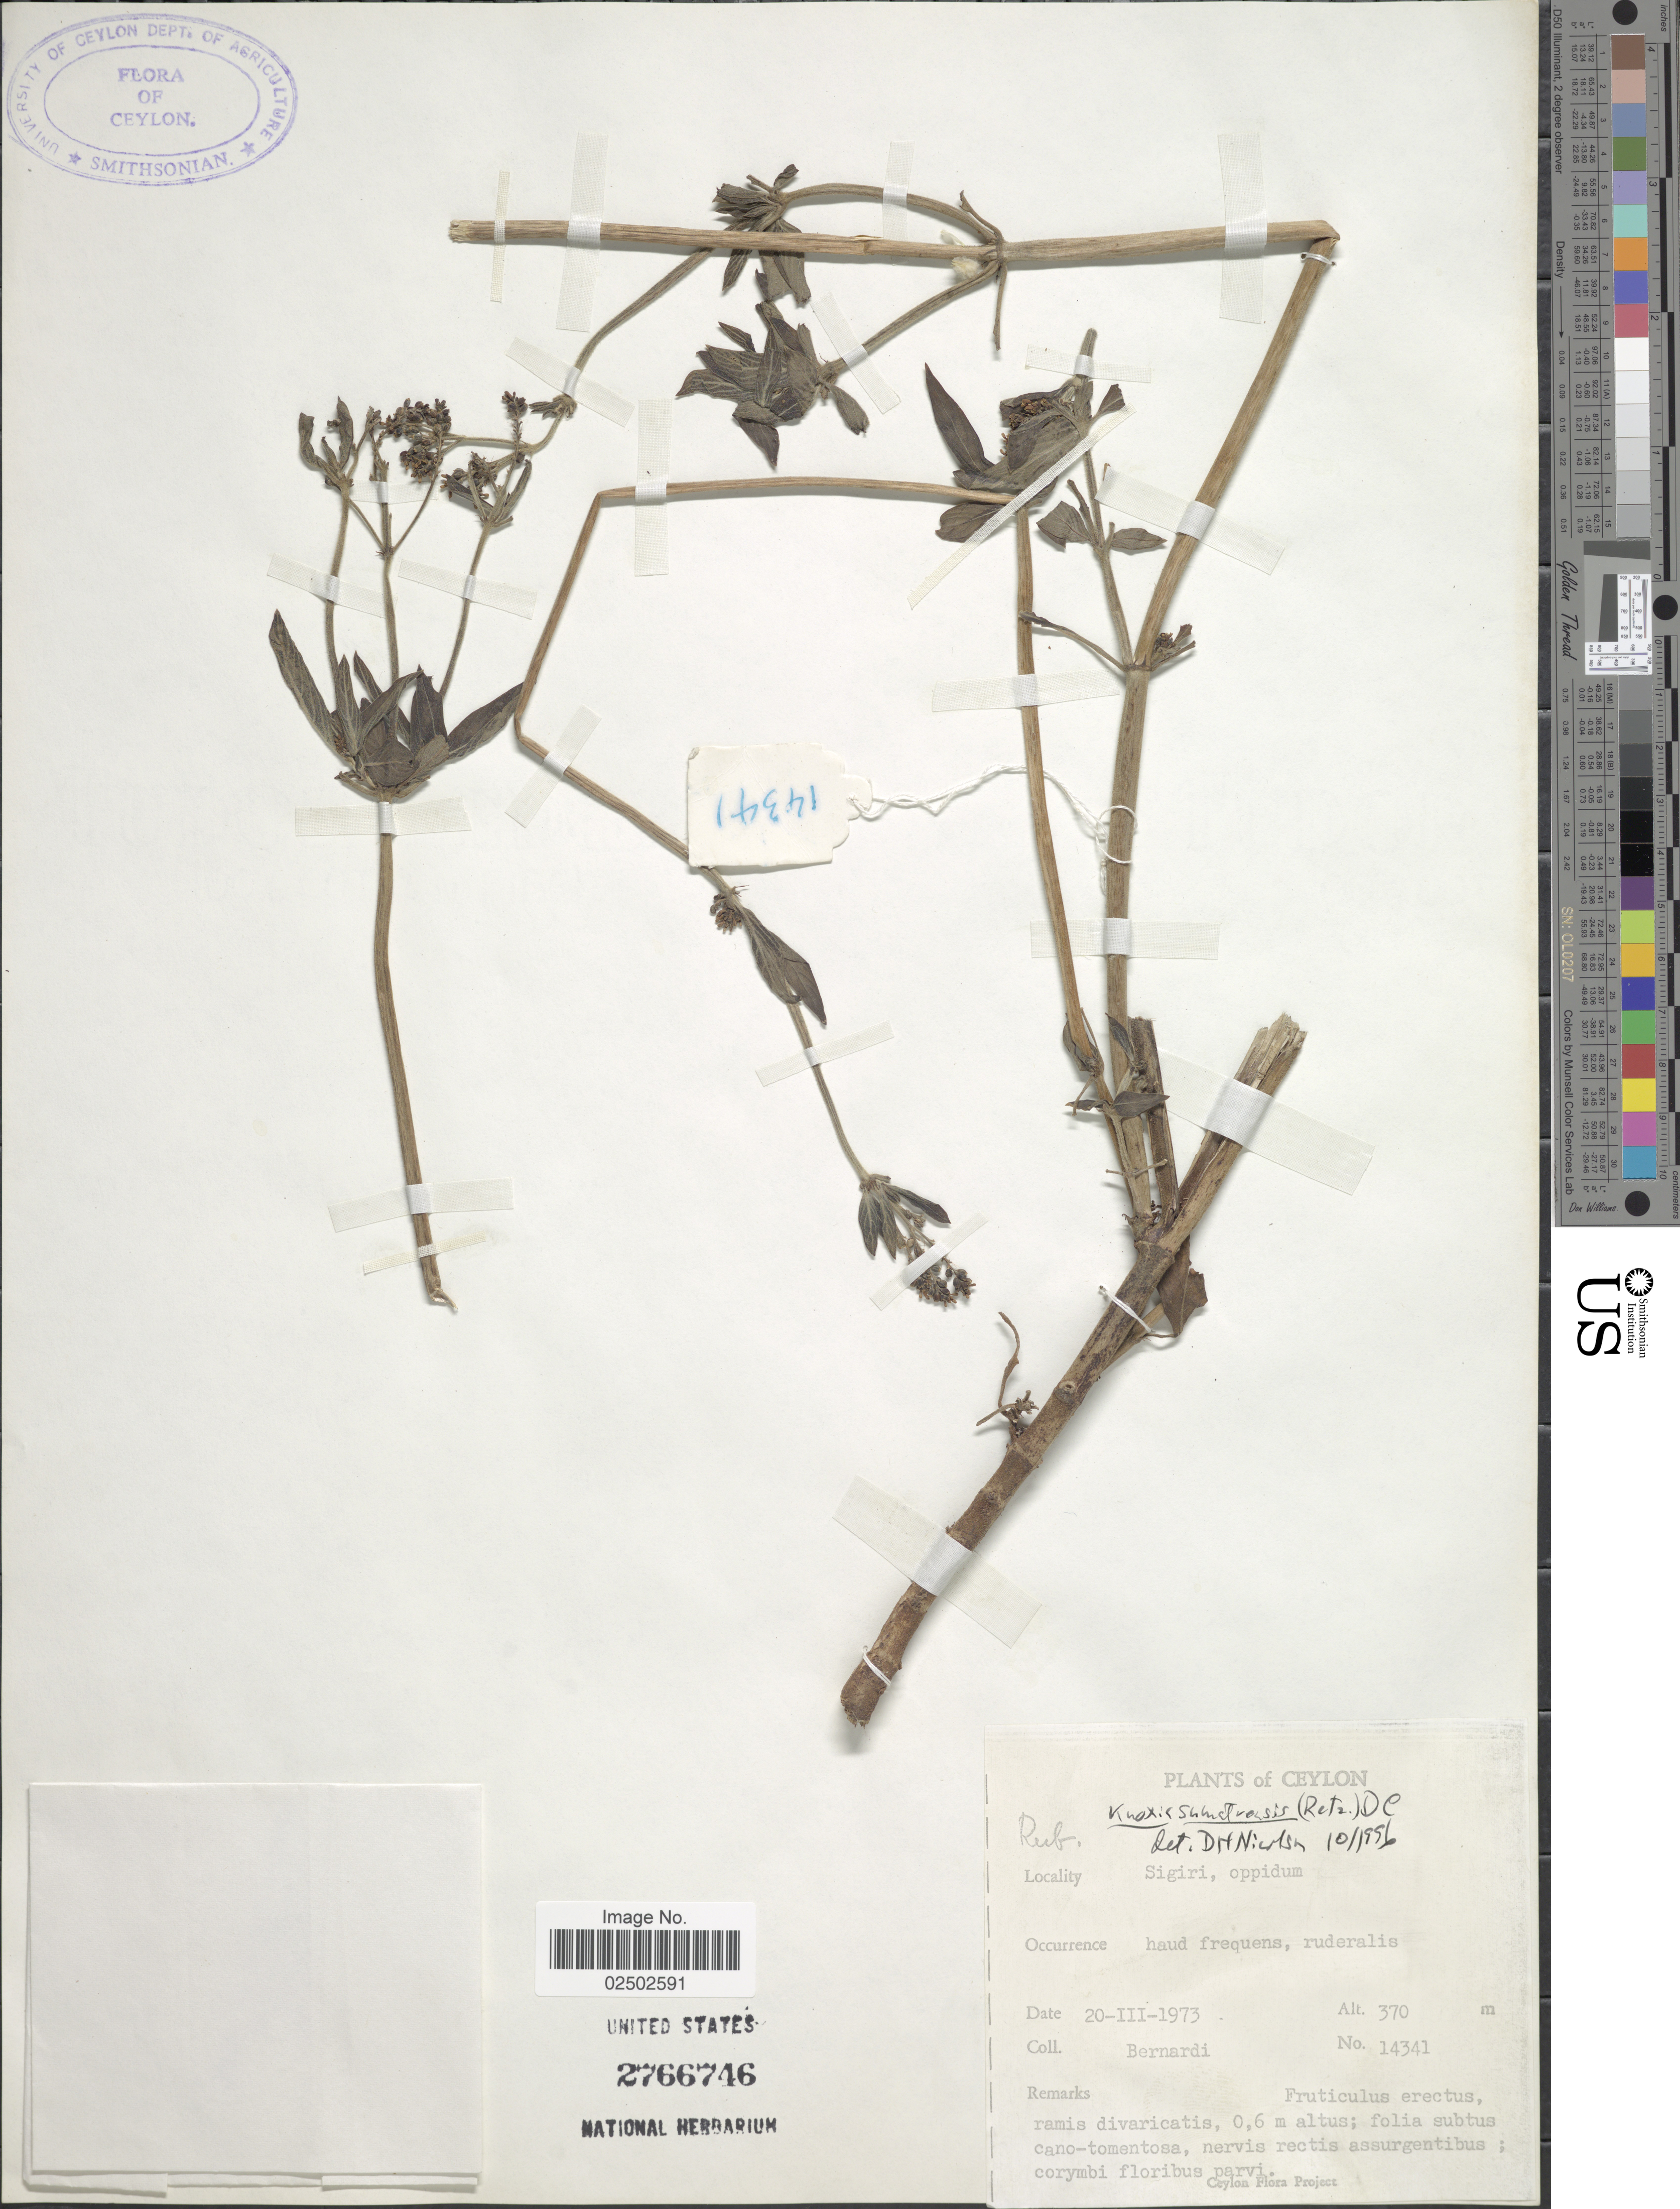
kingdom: Plantae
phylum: Tracheophyta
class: Magnoliopsida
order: Gentianales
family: Rubiaceae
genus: Knoxia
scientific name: Knoxia sumatrensis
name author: (Retz.) DC.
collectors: Bernardi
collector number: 14341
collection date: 1973-03-20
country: Sri Lanka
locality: Ceylon, Sigiri, oppidum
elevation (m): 370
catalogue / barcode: US 2766746